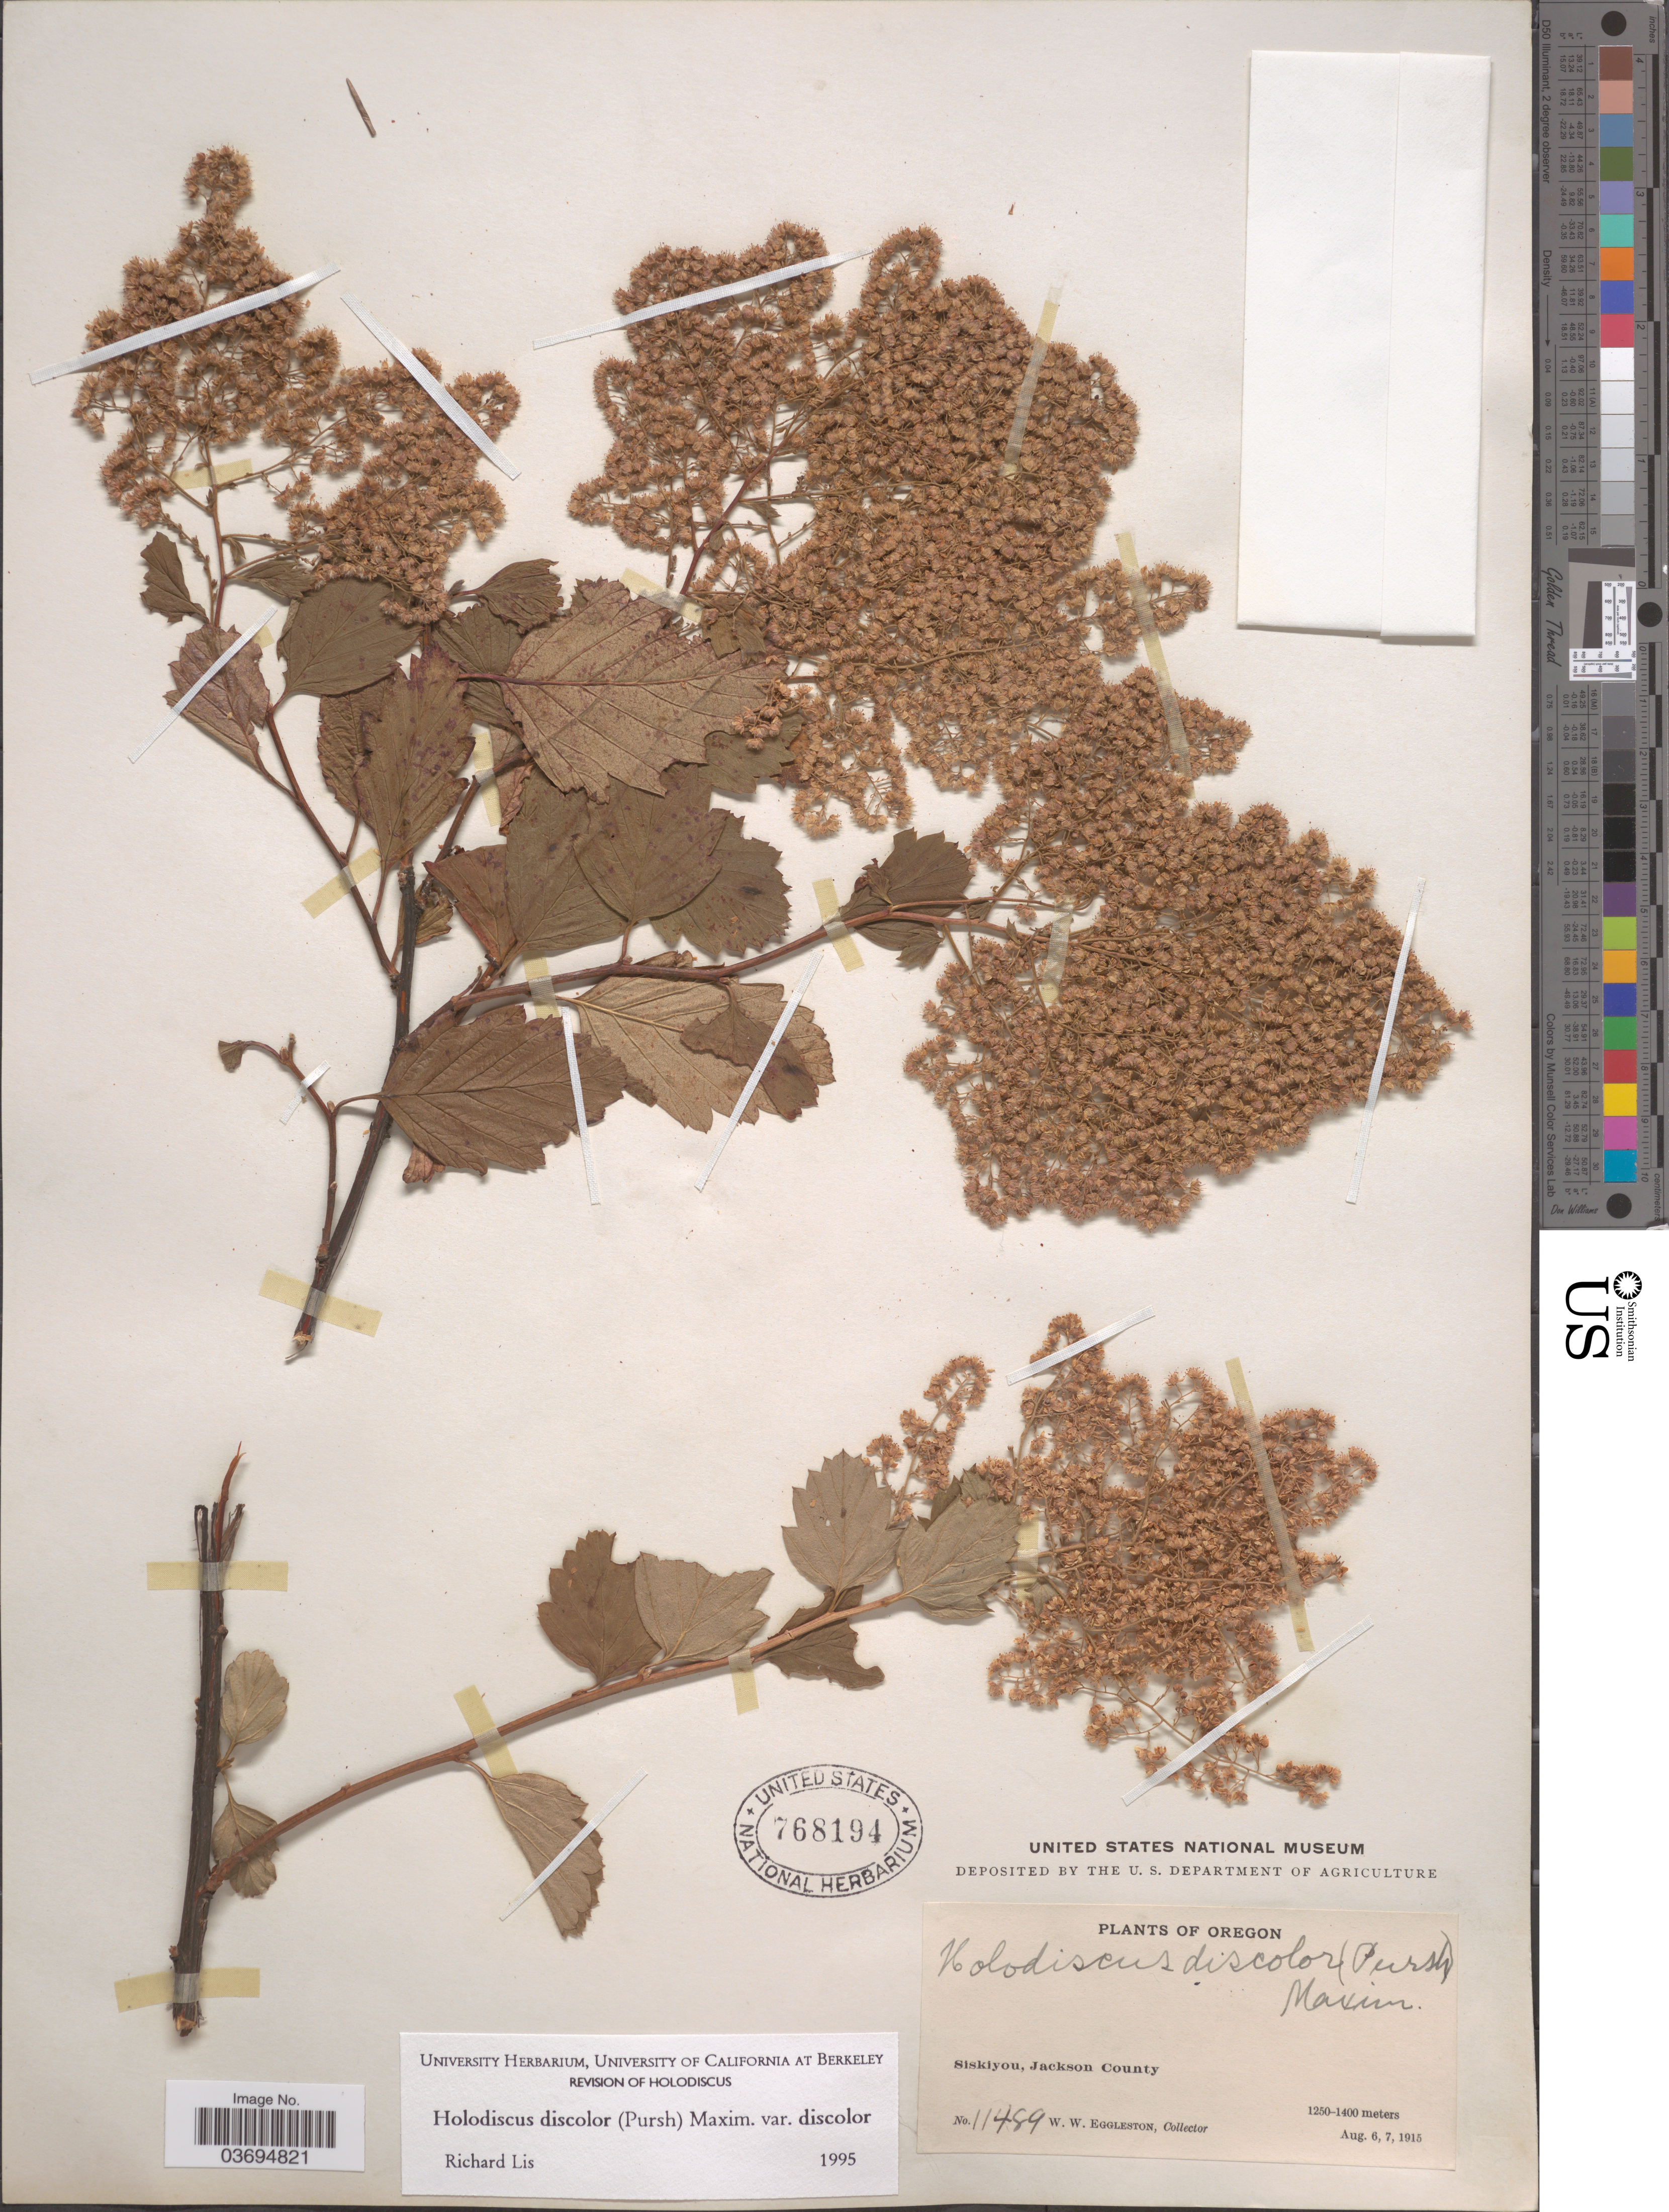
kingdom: Plantae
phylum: Tracheophyta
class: Magnoliopsida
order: Rosales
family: Rosaceae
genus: Holodiscus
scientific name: Holodiscus discolor var. discolor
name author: (Pursh) Maxim.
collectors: W. W. Eggleston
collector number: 11489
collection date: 1915-08-06/1915-08-07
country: United States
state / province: Oregon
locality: Siskiyou, Jackson County.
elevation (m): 1250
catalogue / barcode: US 768194